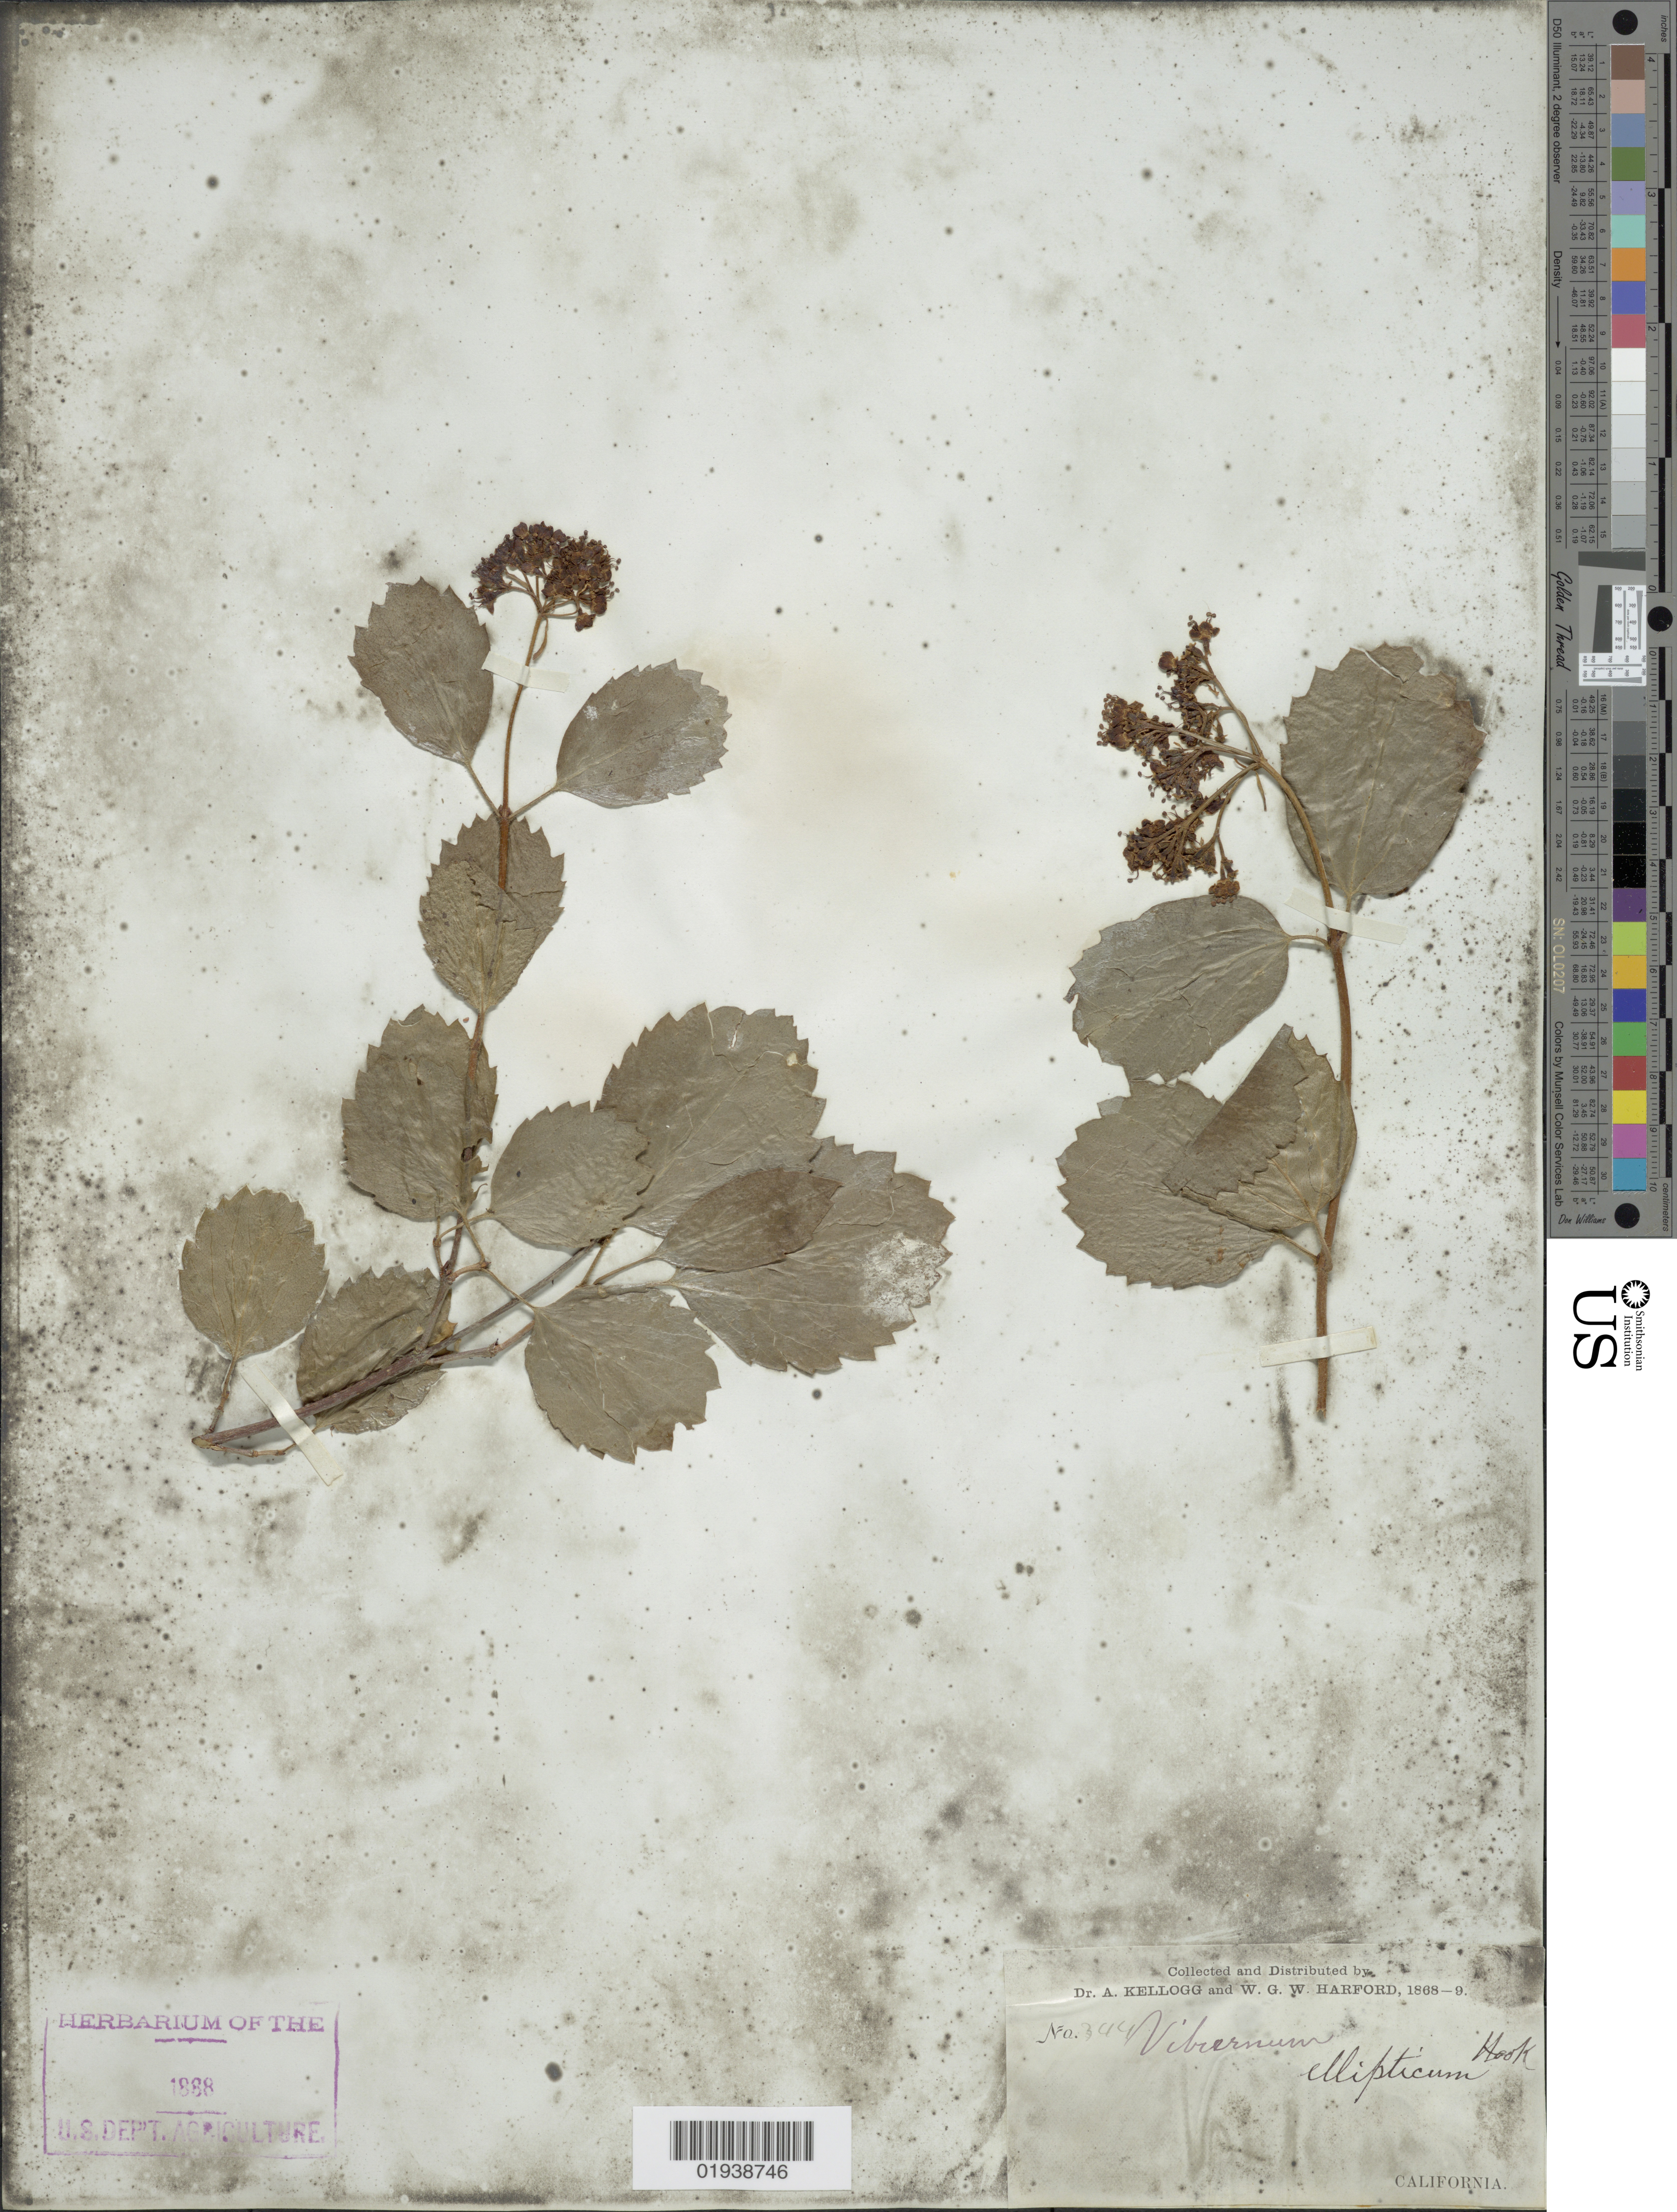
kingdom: Plantae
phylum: Tracheophyta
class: Magnoliopsida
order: Dipsacales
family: Viburnaceae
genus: Viburnum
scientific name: Viburnum ellipticum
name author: Hook.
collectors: A. Kellogg & W. G. W. Harford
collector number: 344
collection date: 1868/1869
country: United States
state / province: California